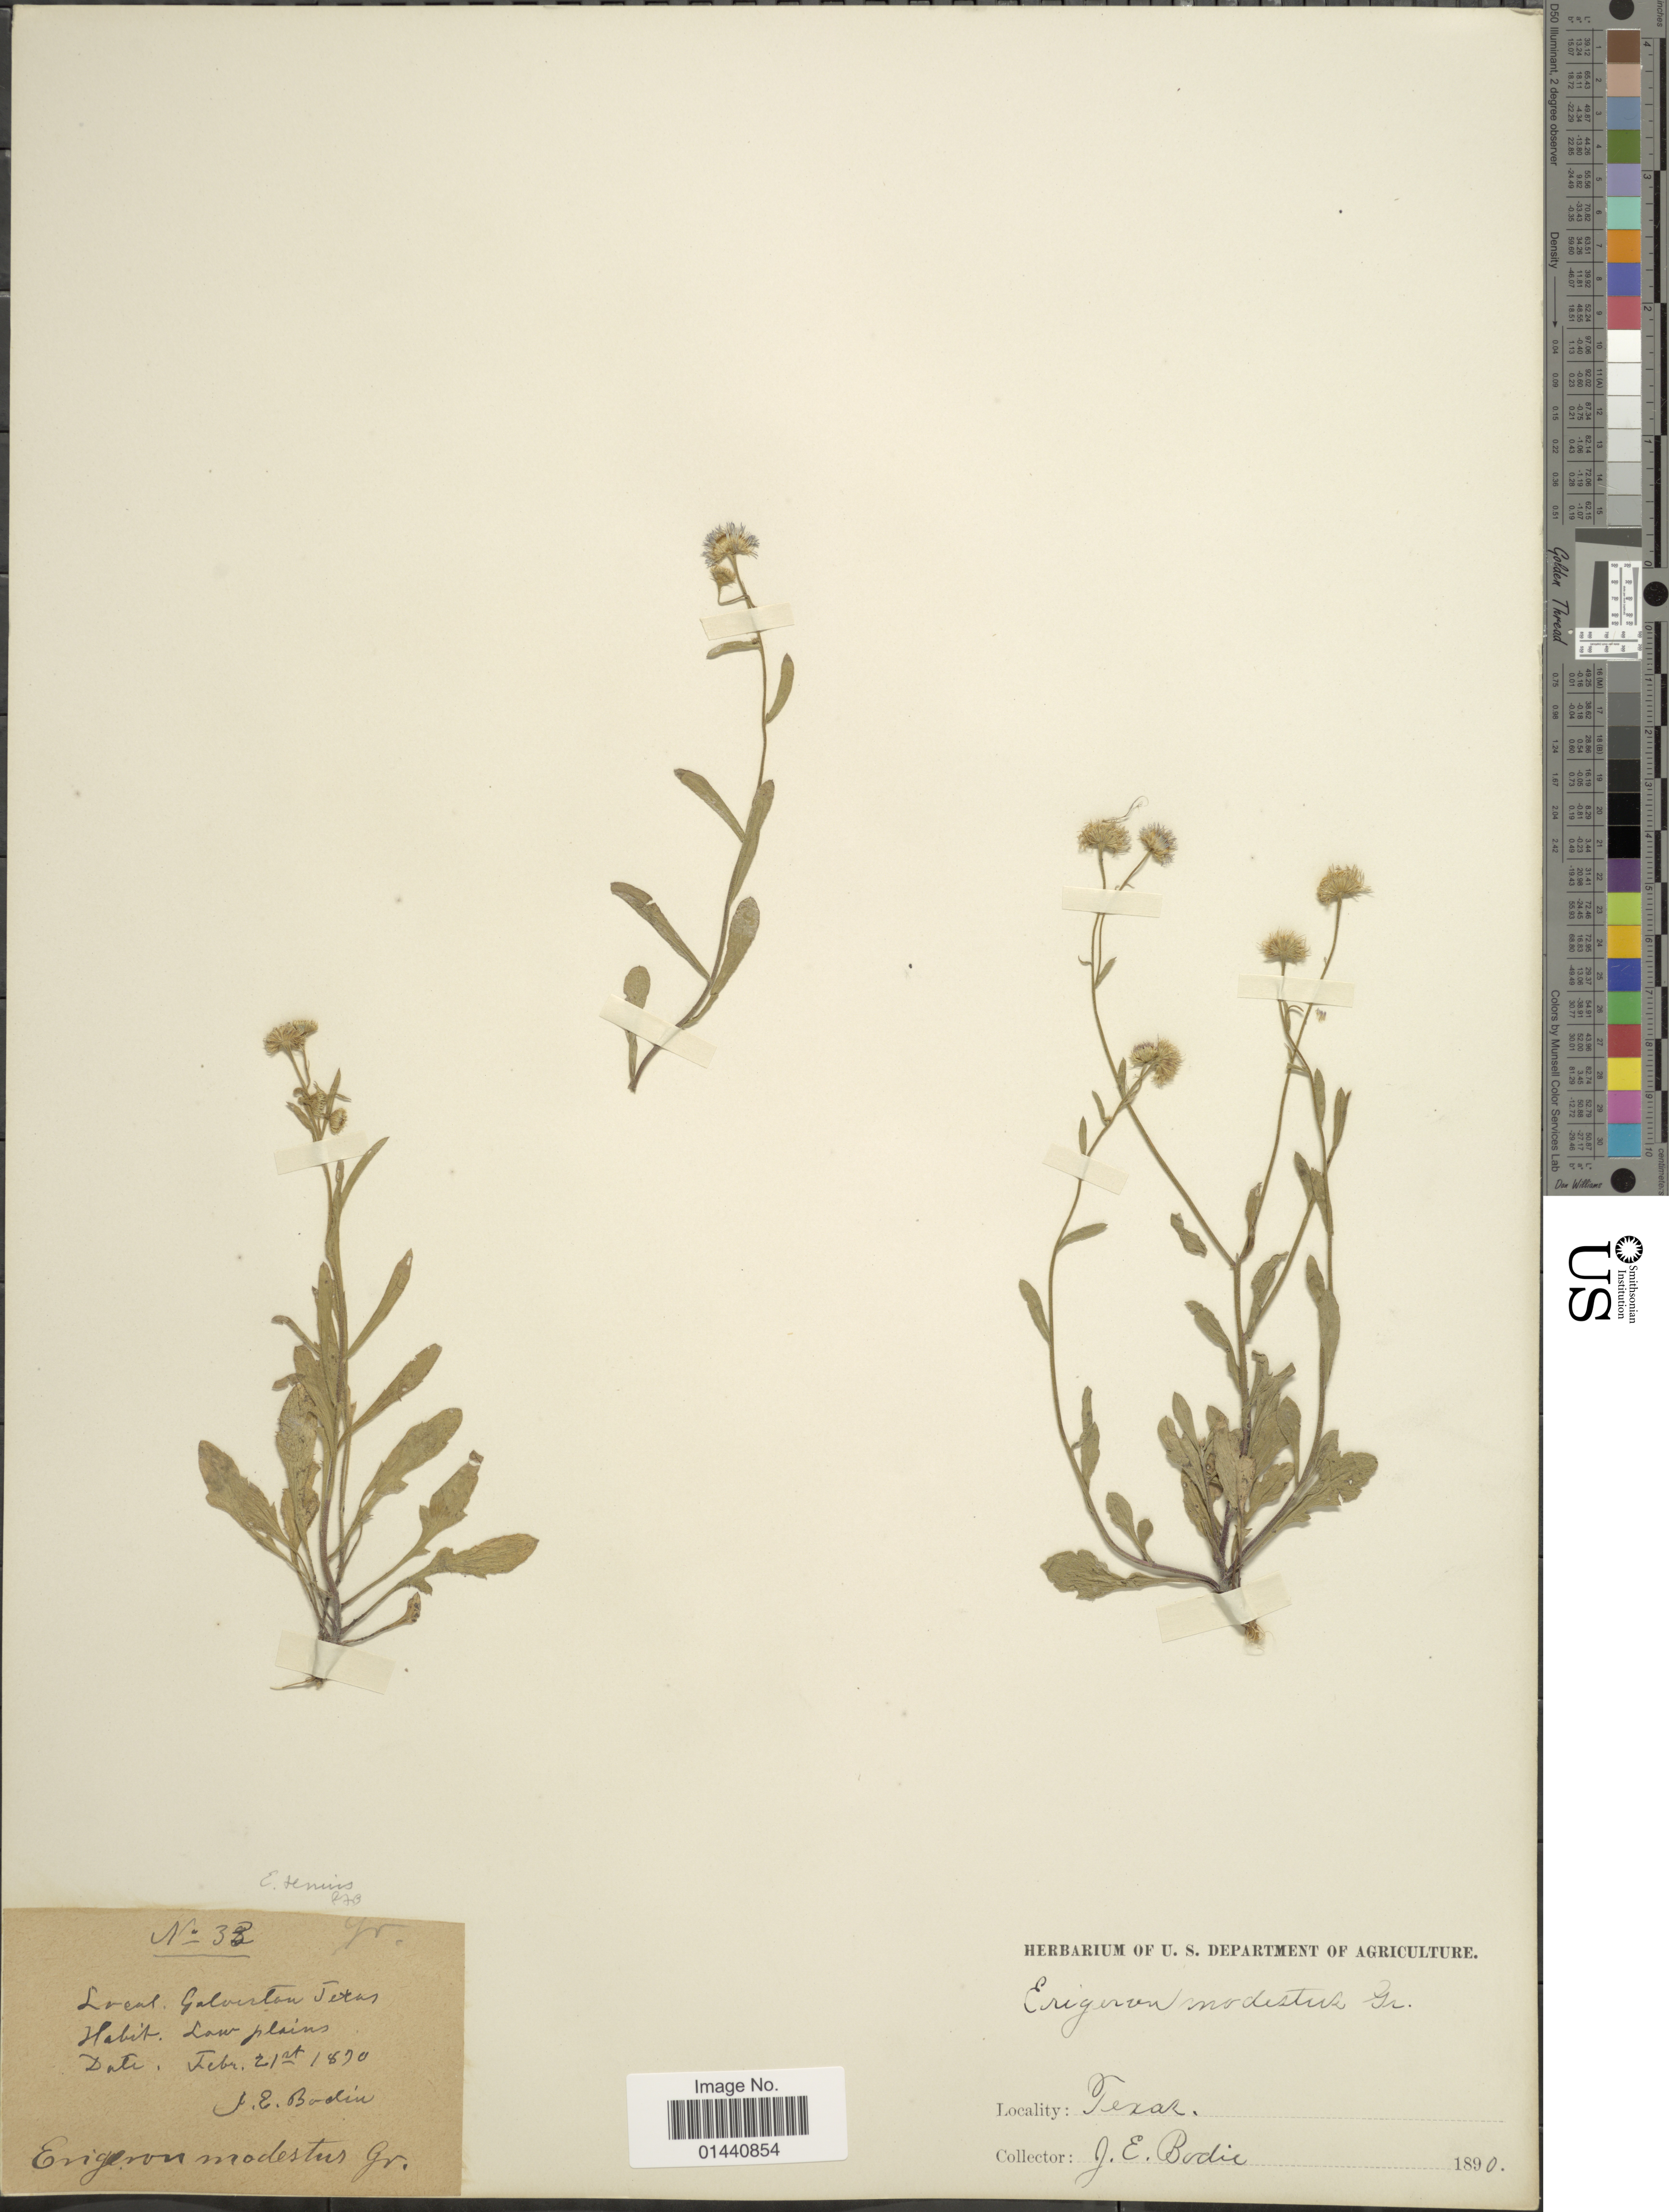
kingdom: Plantae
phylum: Tracheophyta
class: Magnoliopsida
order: Asterales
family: Asteraceae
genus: Erigeron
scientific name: Erigeron tenuis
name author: Torr. & A. Gray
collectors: J. E. Bodin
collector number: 33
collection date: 1890-02-21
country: United States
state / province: Texas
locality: Lvent. Galveston